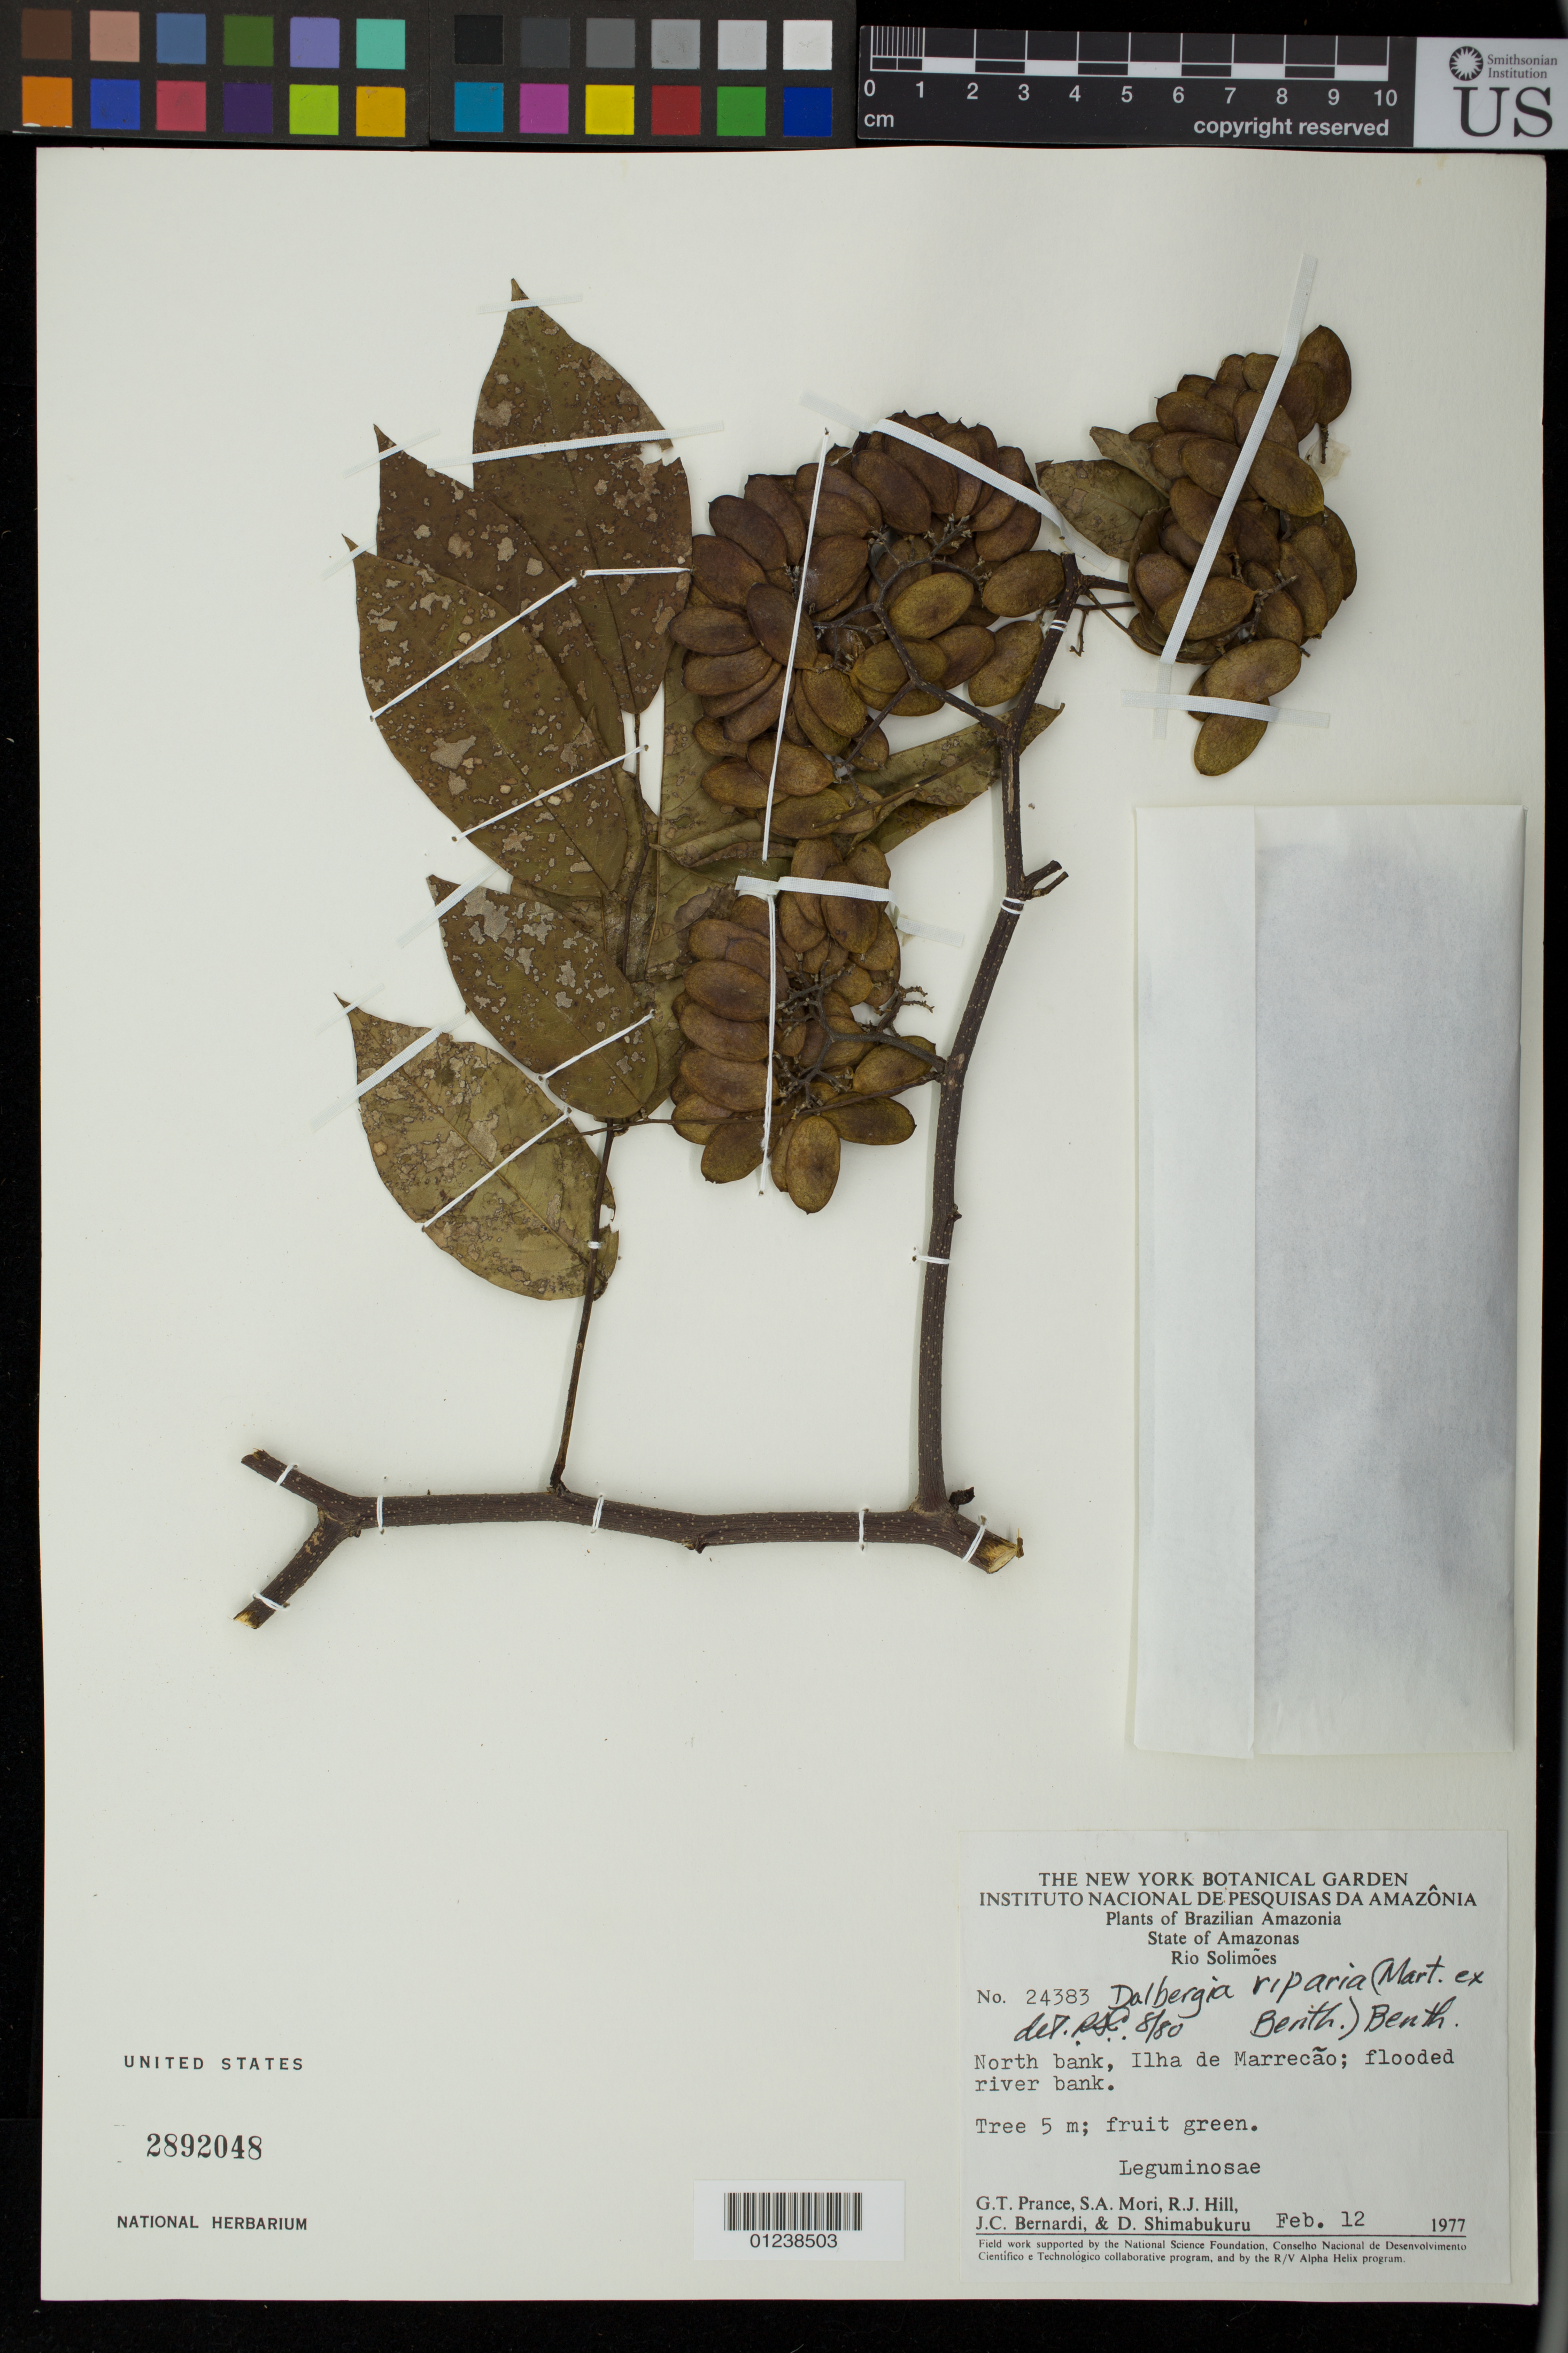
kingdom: Plantae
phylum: Tracheophyta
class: Magnoliopsida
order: Fabales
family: Fabaceae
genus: Dalbergia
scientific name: Dalbergia riparia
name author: (Mart.) Benth.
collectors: G. T. Prance, S. Mori, R. J. Hill, J. C. Bernardi & D. Shimabukuru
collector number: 24383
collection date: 1977-02-12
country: Brazil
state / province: Amazonas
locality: North bank, Ilha de Marrecao; flooded river bank.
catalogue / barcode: US 2892048